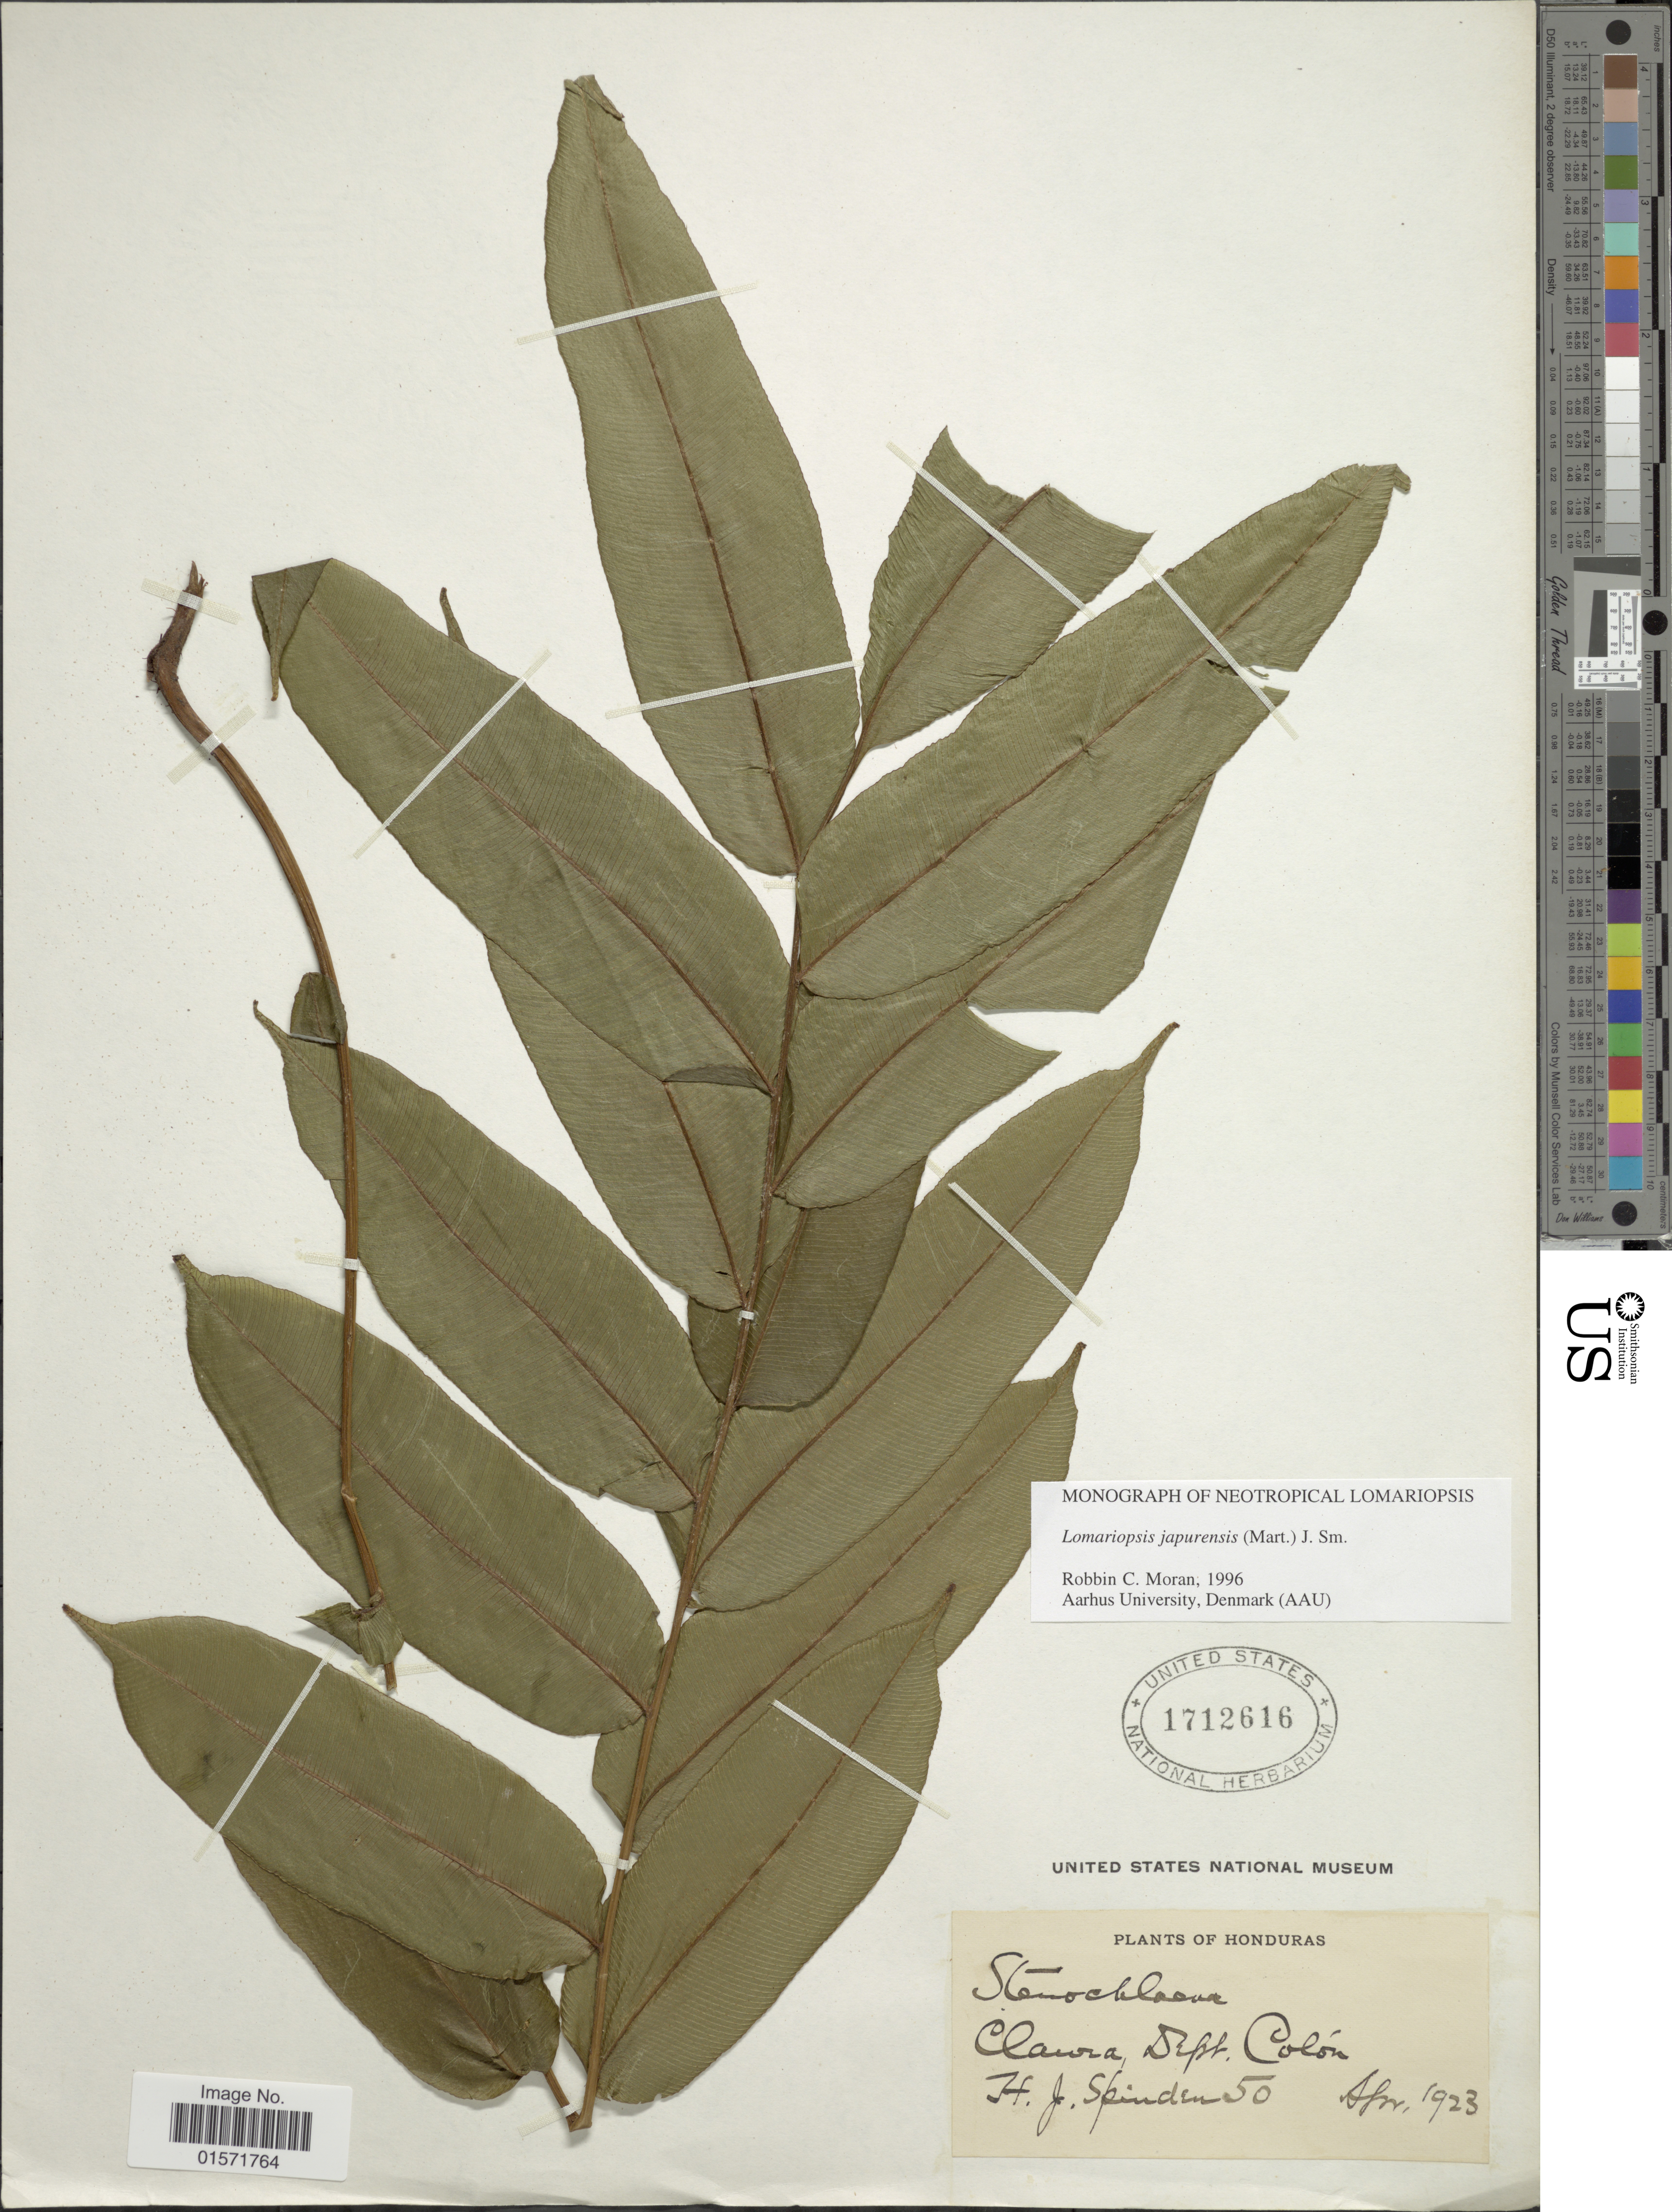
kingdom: Plantae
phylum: Tracheophyta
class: Polypodiopsida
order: Polypodiales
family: Lomariopsidaceae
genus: Lomariopsis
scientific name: Lomariopsis japurensis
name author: (Mart.) J. Sm.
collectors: H. Spinden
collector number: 50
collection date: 1923-04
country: Honduras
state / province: Colón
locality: Claura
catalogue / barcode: US 1712616